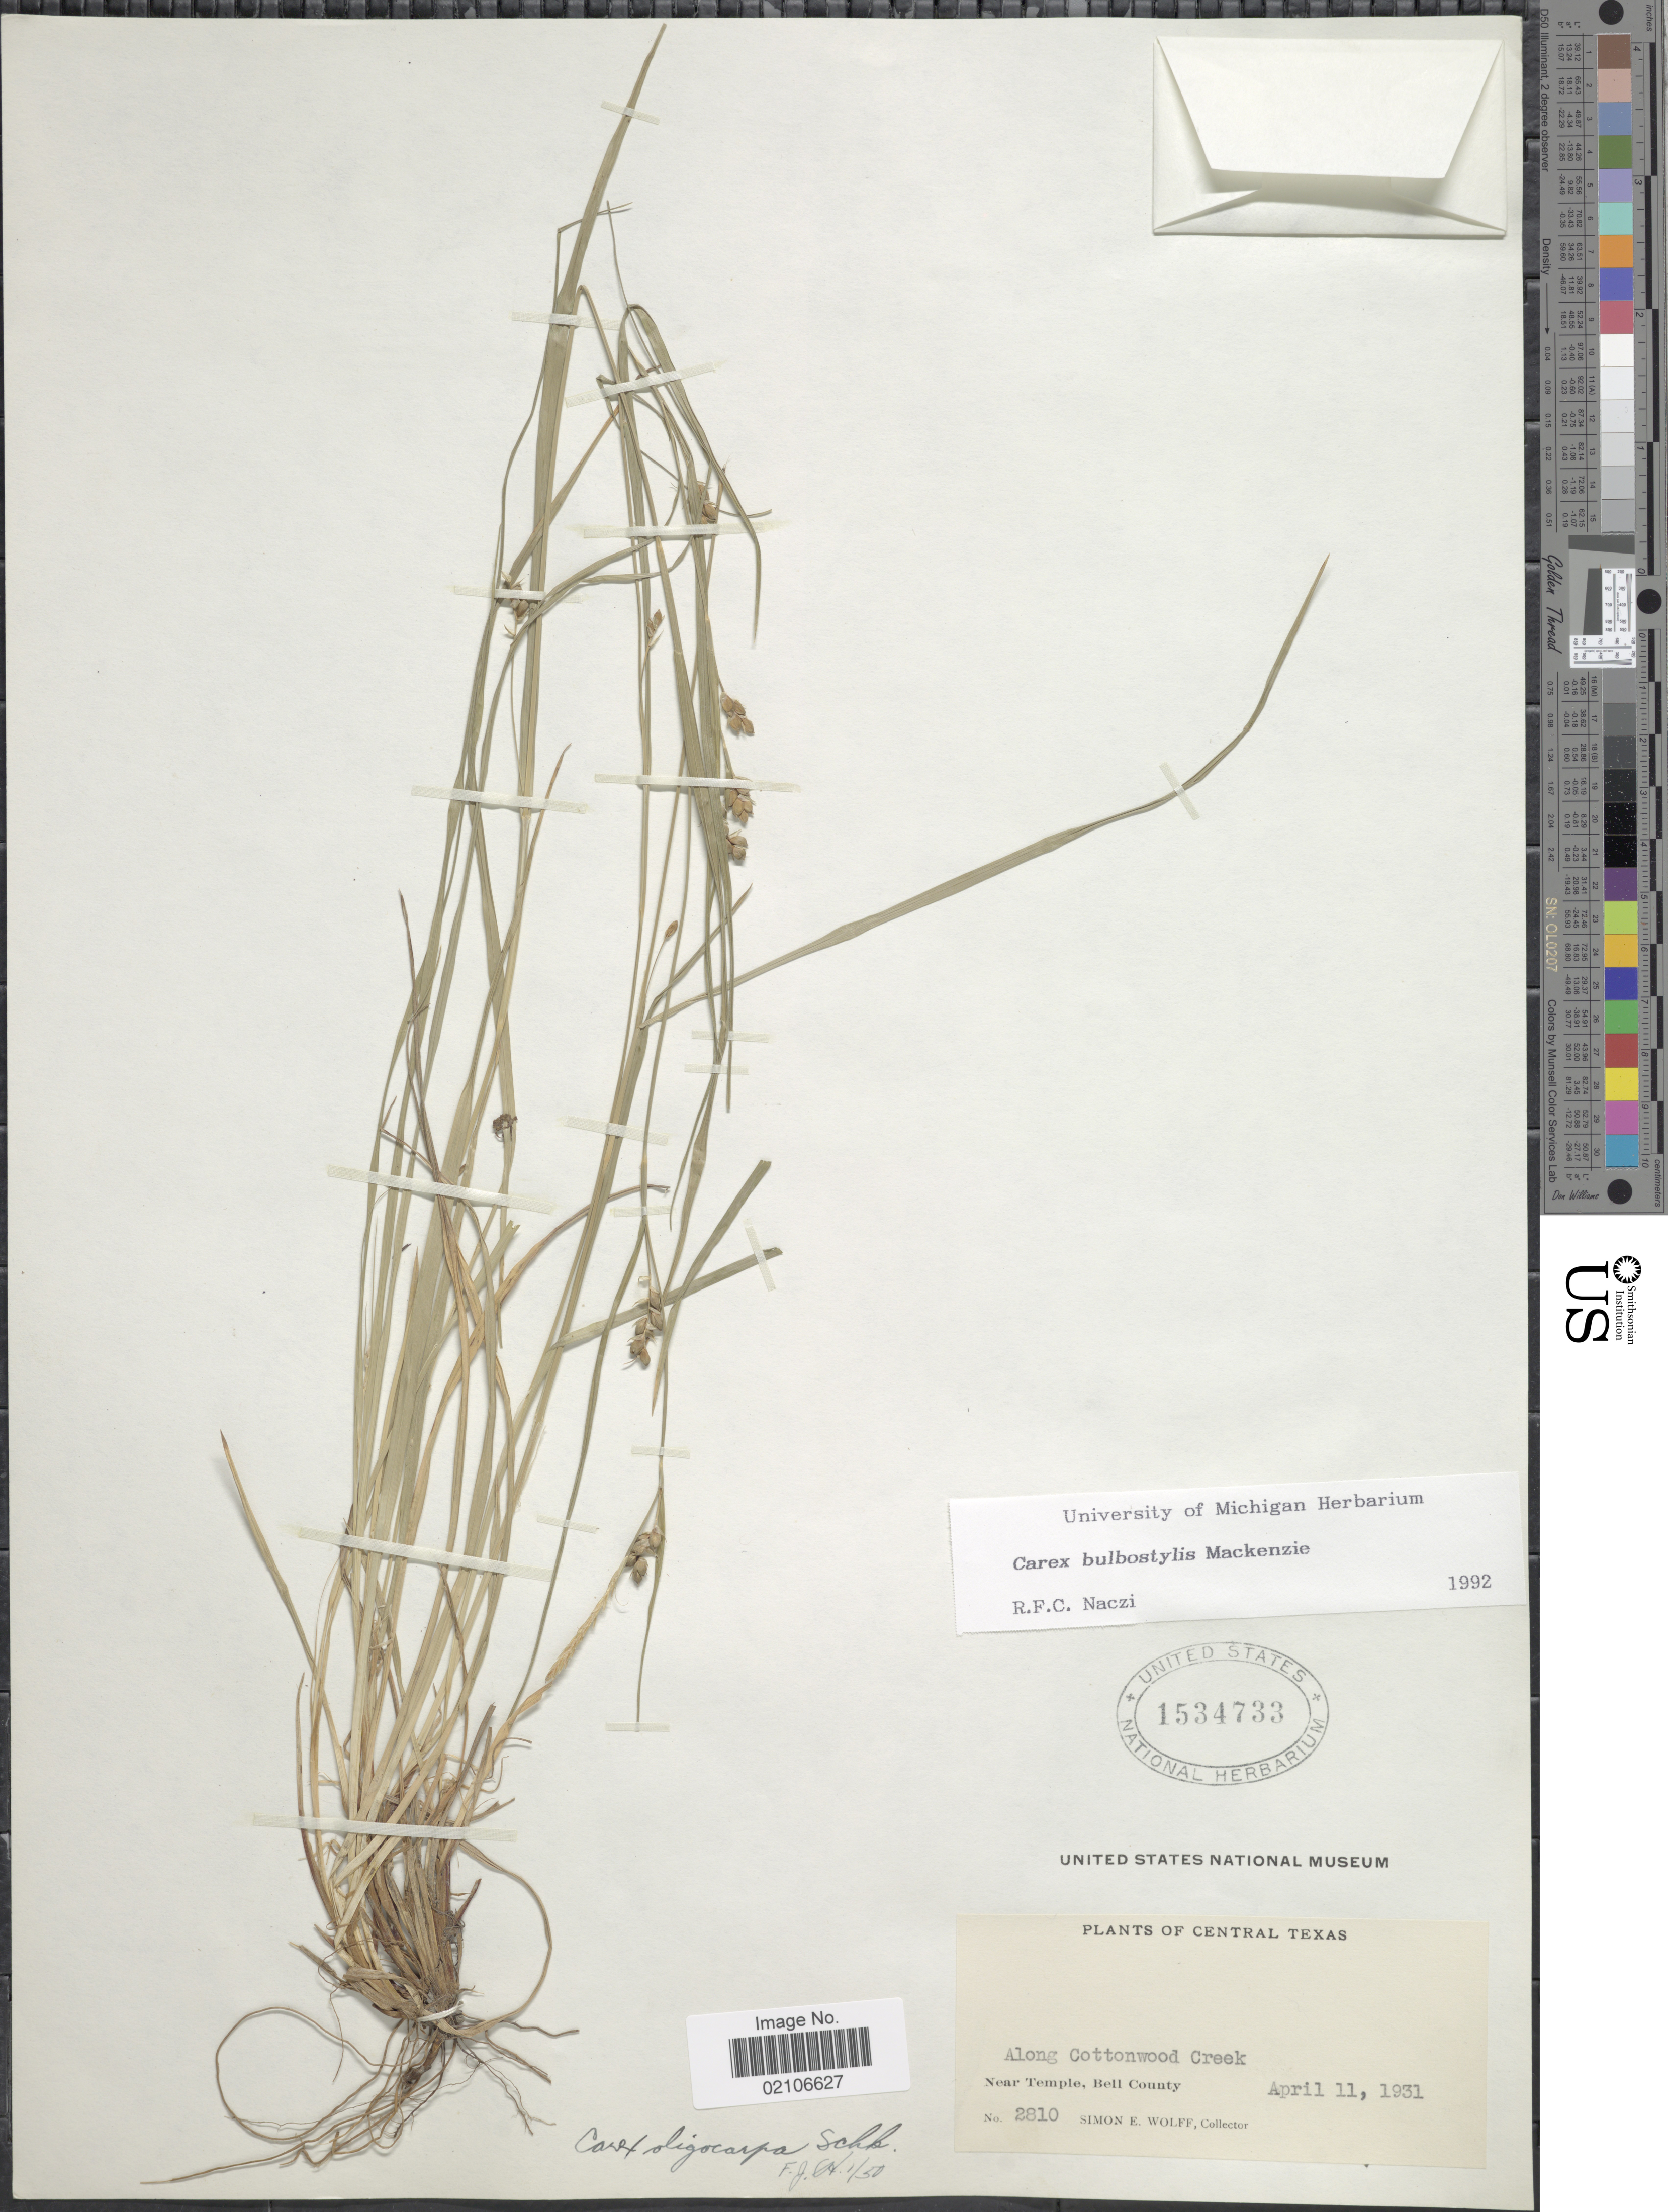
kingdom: Plantae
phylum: Tracheophyta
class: Liliopsida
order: Poales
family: Cyperaceae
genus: Carex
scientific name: Carex bulbostylis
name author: Mack.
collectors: S. E. Wolff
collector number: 2810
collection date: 1931-04-11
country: United States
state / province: Texas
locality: Central Texas, Along Cottonwood Creek, Near Temple, Bell County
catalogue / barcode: US 1534733